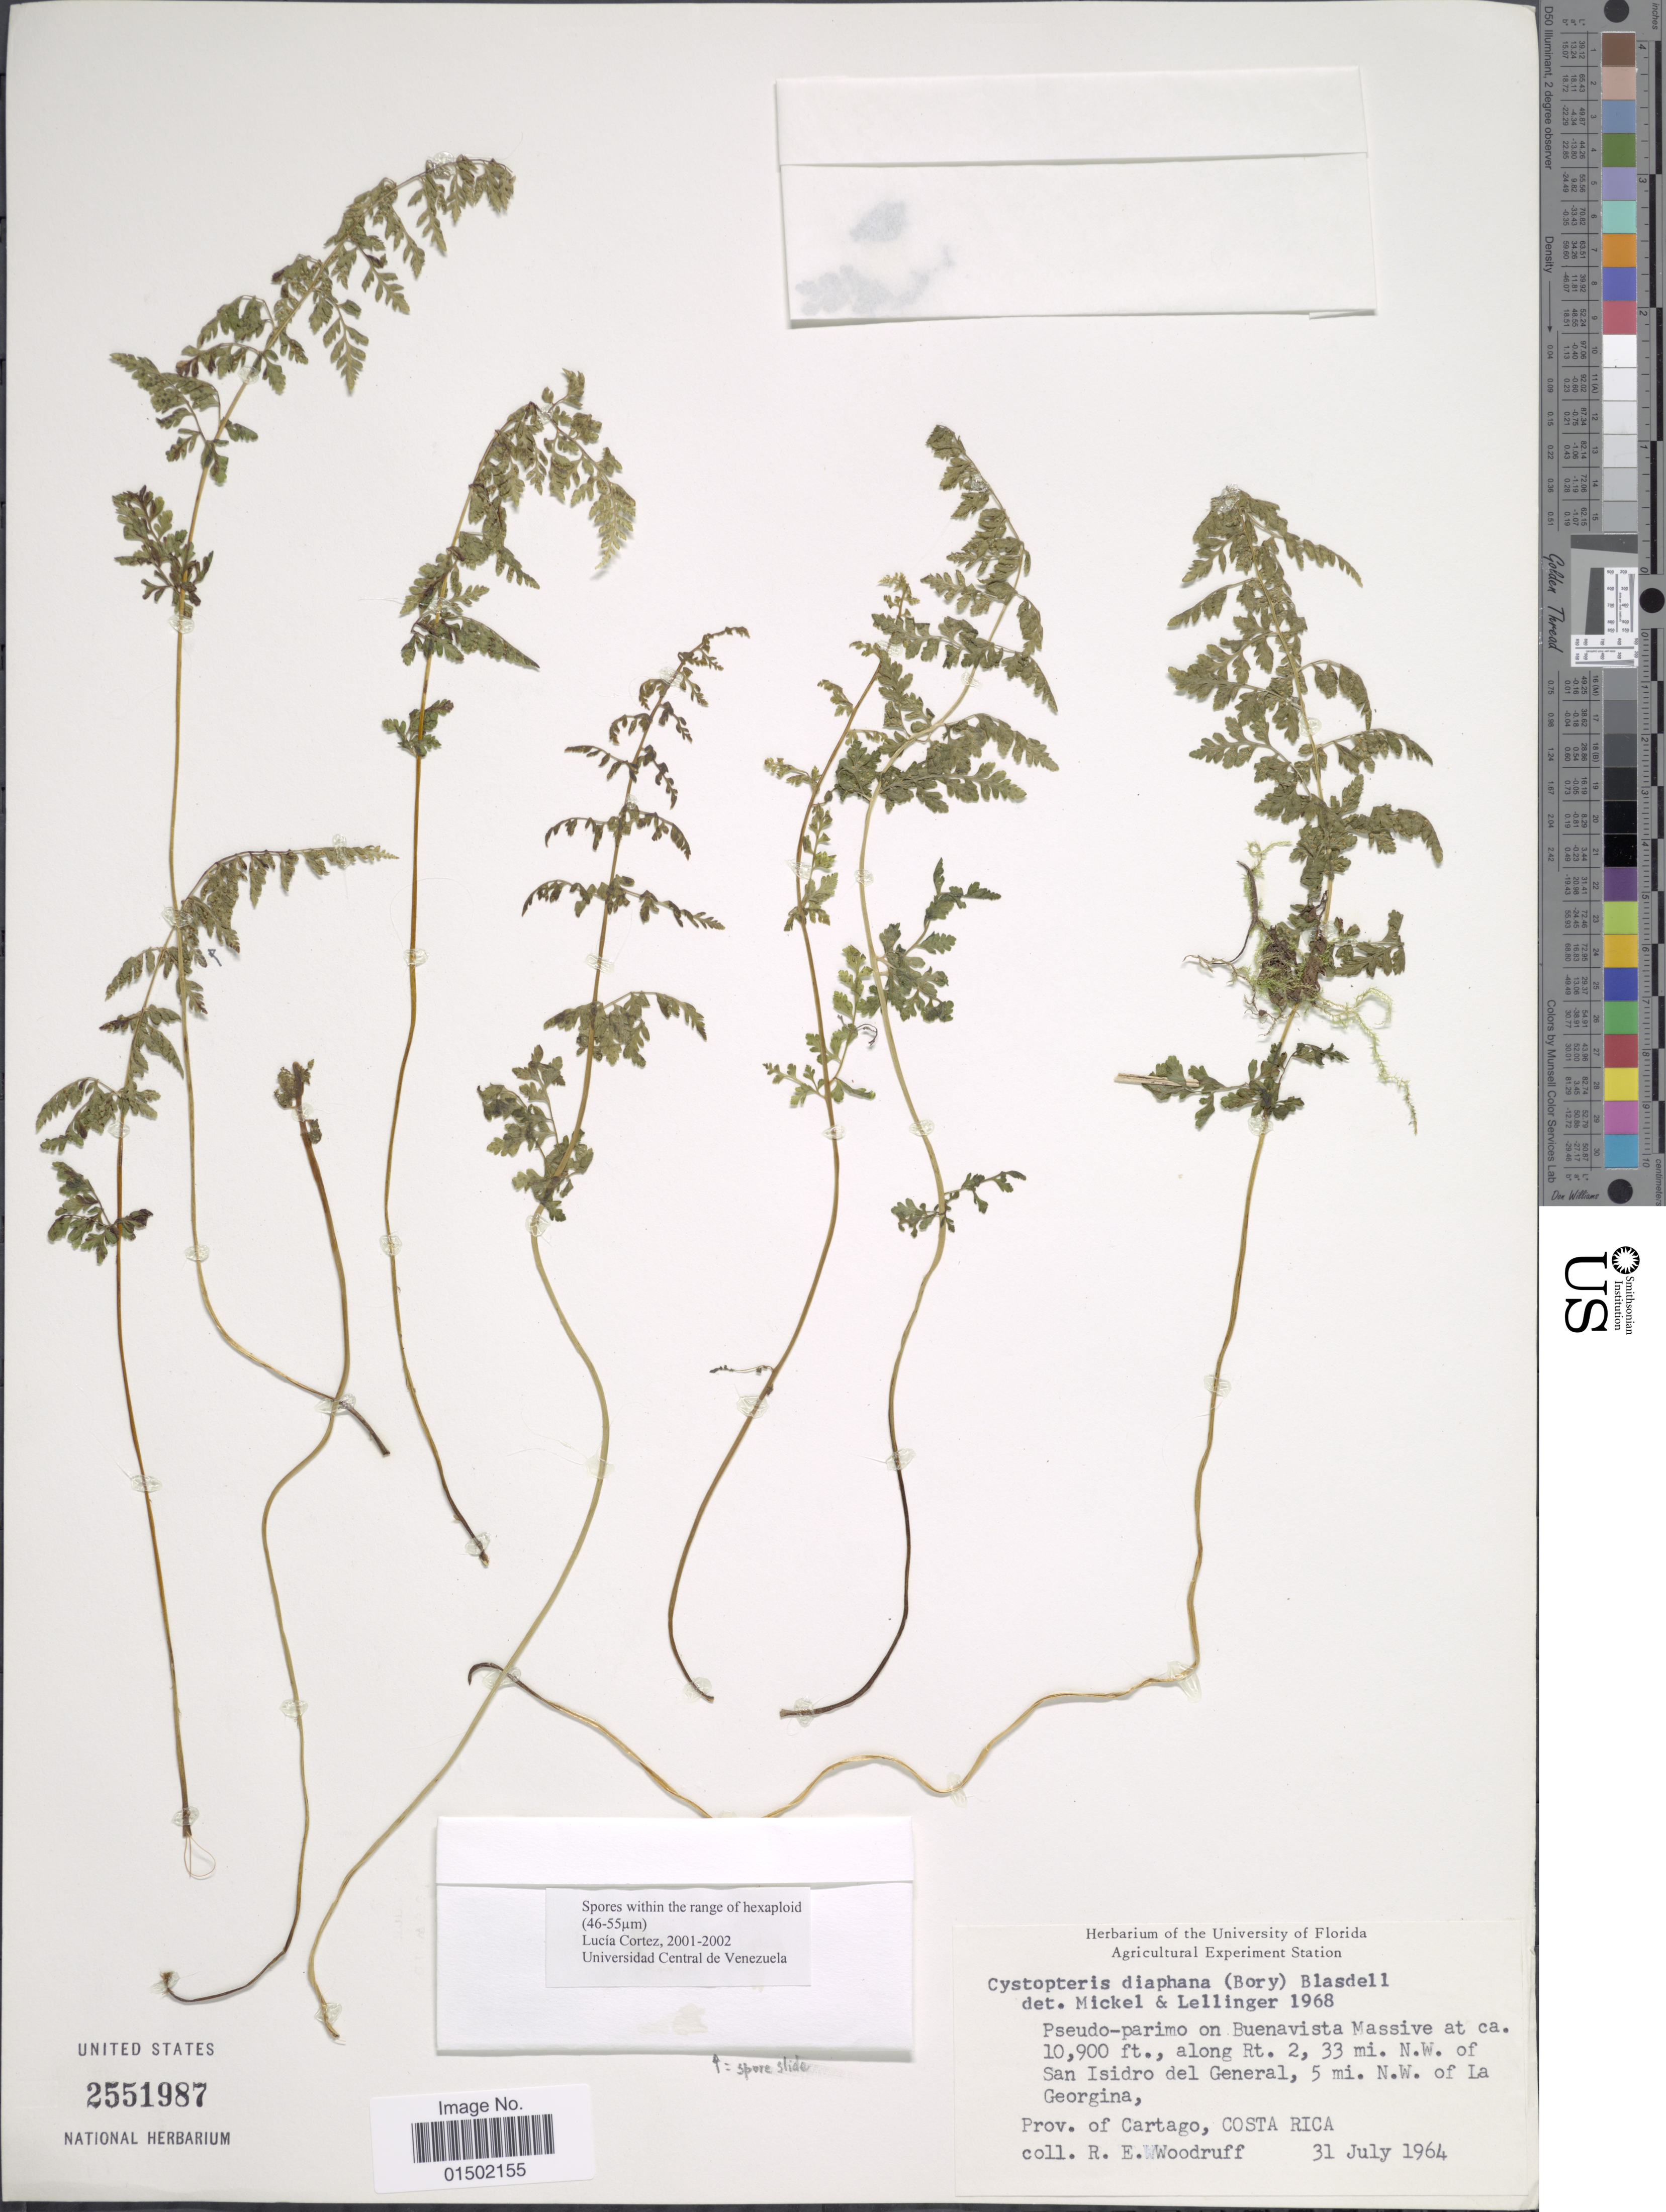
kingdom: Plantae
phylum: Tracheophyta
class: Polypodiopsida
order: Polypodiales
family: Cystopteridaceae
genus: Cystopteris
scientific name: Cystopteris diaphana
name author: (Bory) Blasdell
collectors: R. Woodruff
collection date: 1964-07-31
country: Costa Rica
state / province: Cartago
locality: Pseudo-parimo on Buenavista Massive, along Rt. 2, 33 mi. N.W. of San Isidro del General, 5 mi. N.W. of La Georgina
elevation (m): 3322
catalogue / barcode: US 2551987